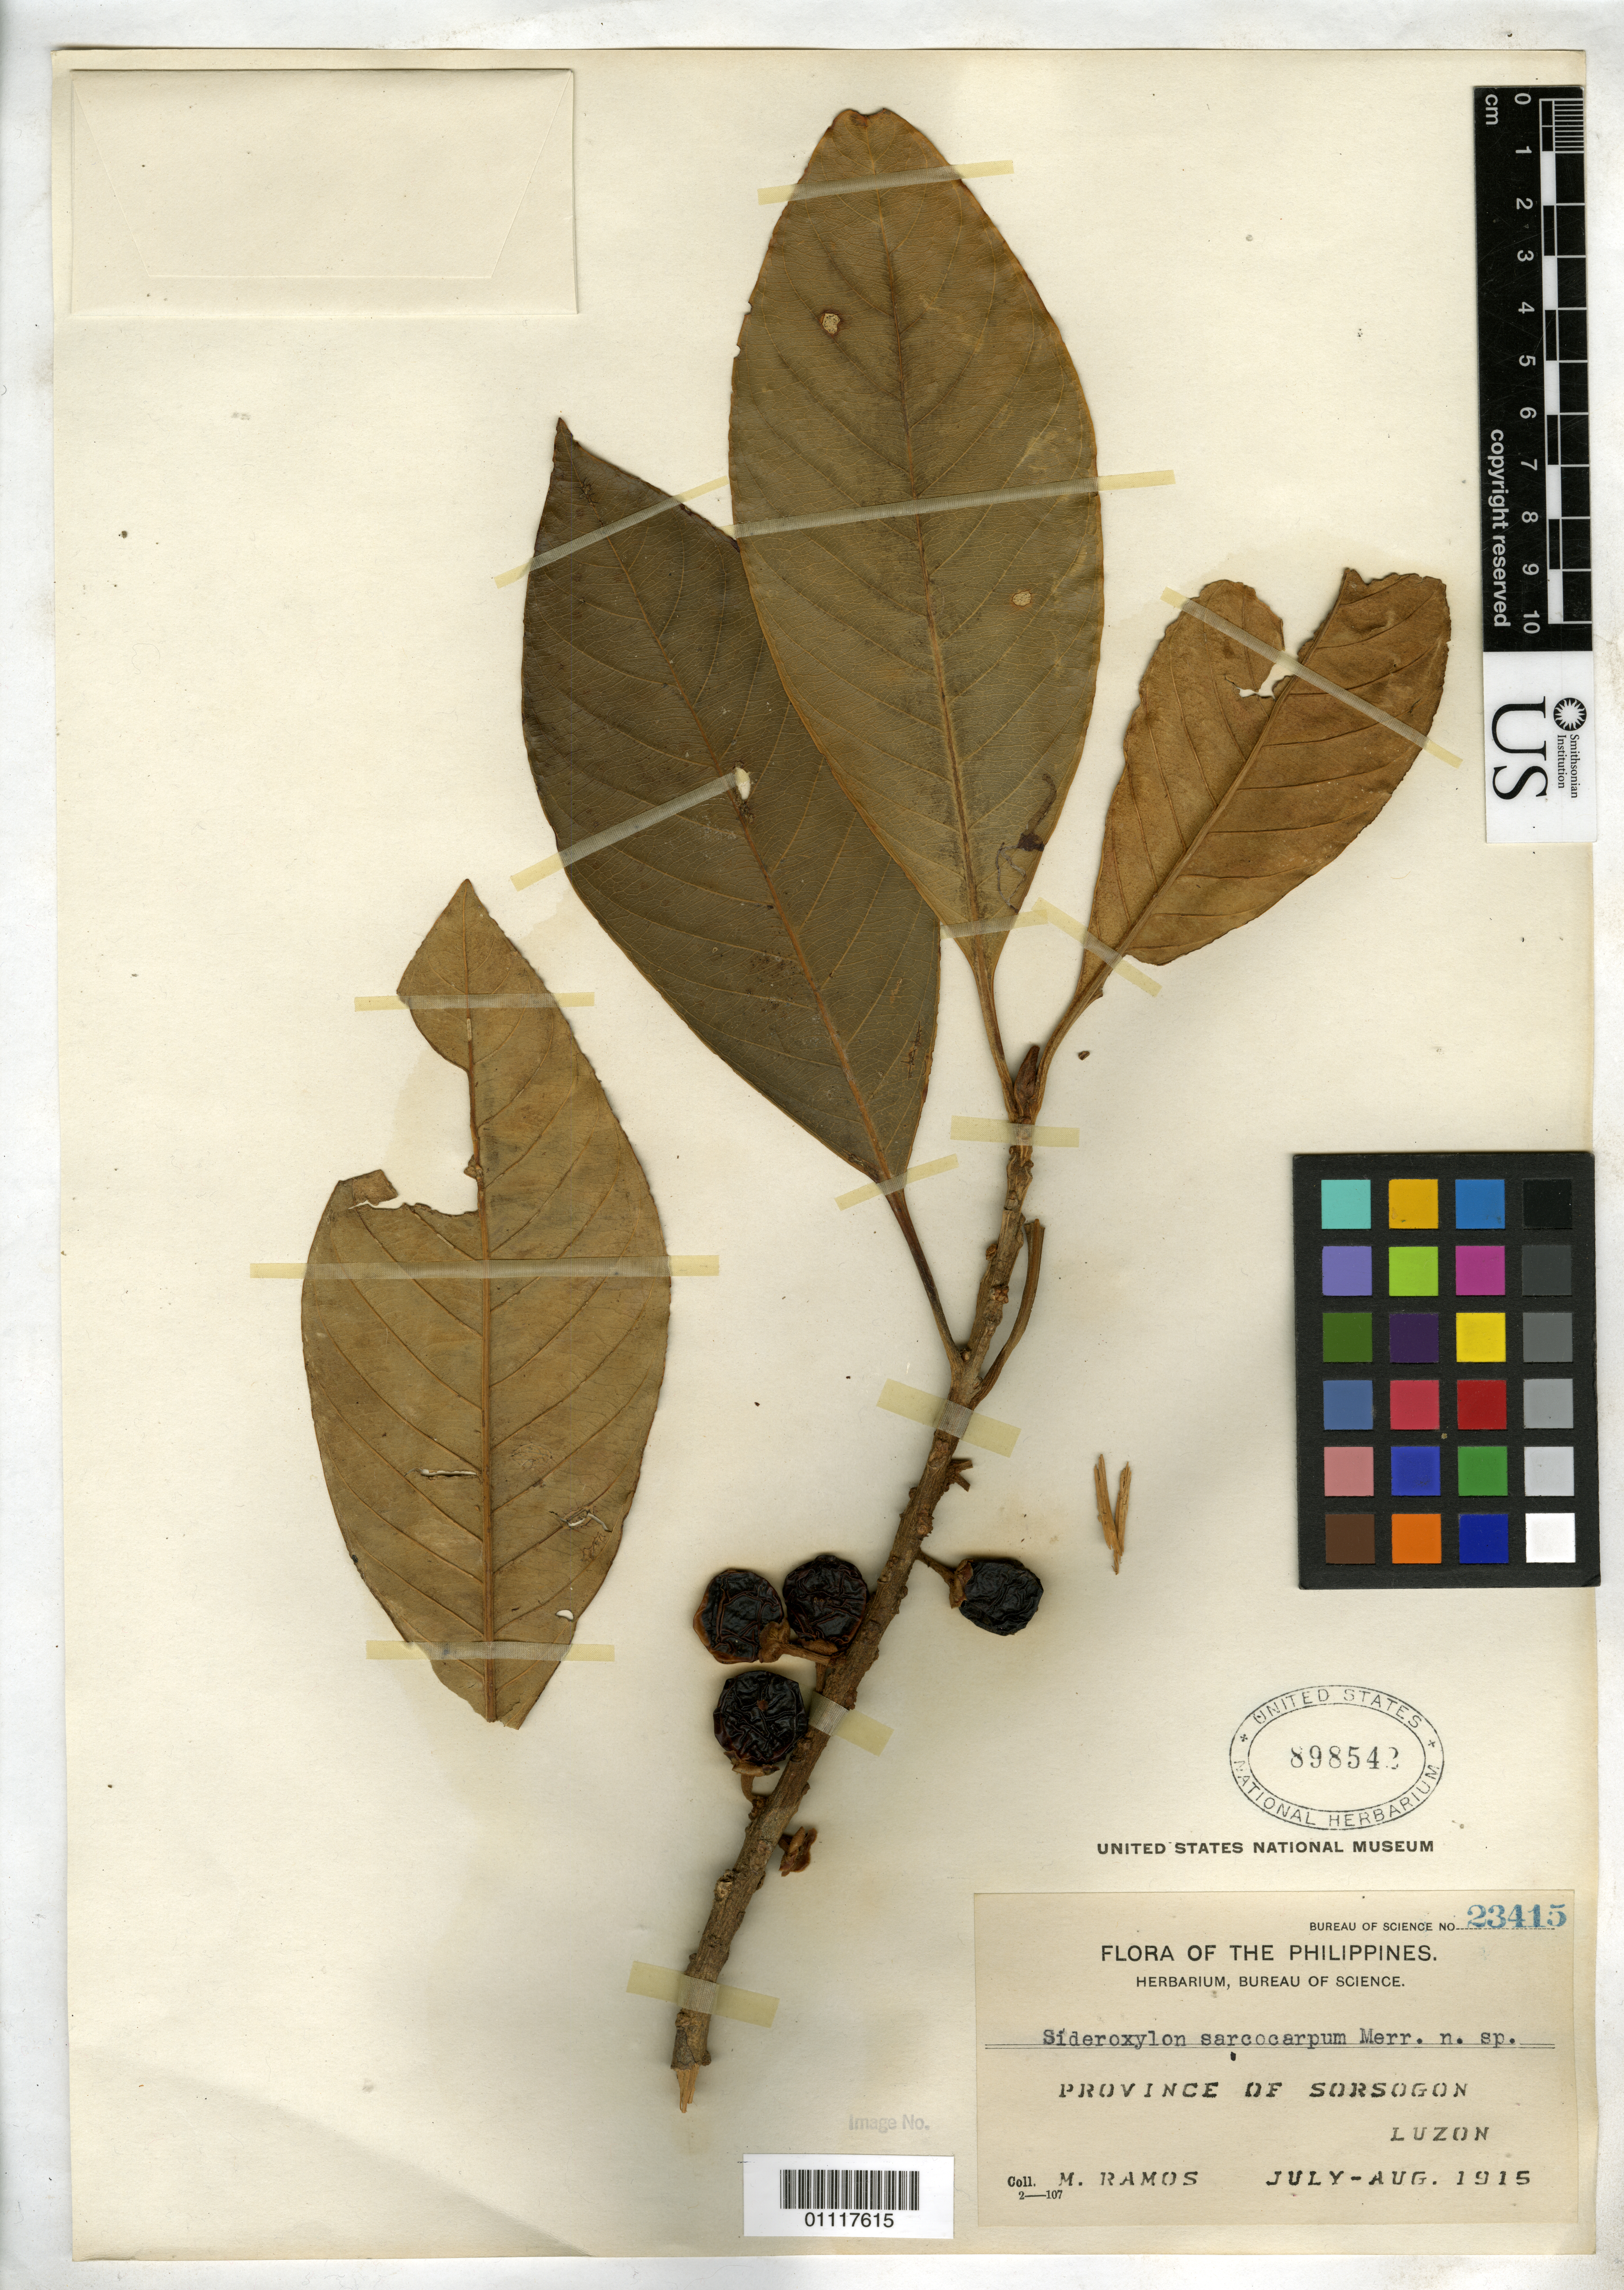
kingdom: Plantae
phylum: Tracheophyta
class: Magnoliopsida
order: Ericales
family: Sapotaceae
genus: Sideroxylon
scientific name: Sideroxylon sarcocarpum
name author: Merr.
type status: Type Collection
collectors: M. Ramos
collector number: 23415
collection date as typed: Jul 1915 to -- Aug 1915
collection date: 1915-07/1915-08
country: Philippines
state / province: Bicol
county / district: Sorsogon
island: Luzon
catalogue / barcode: US 898542